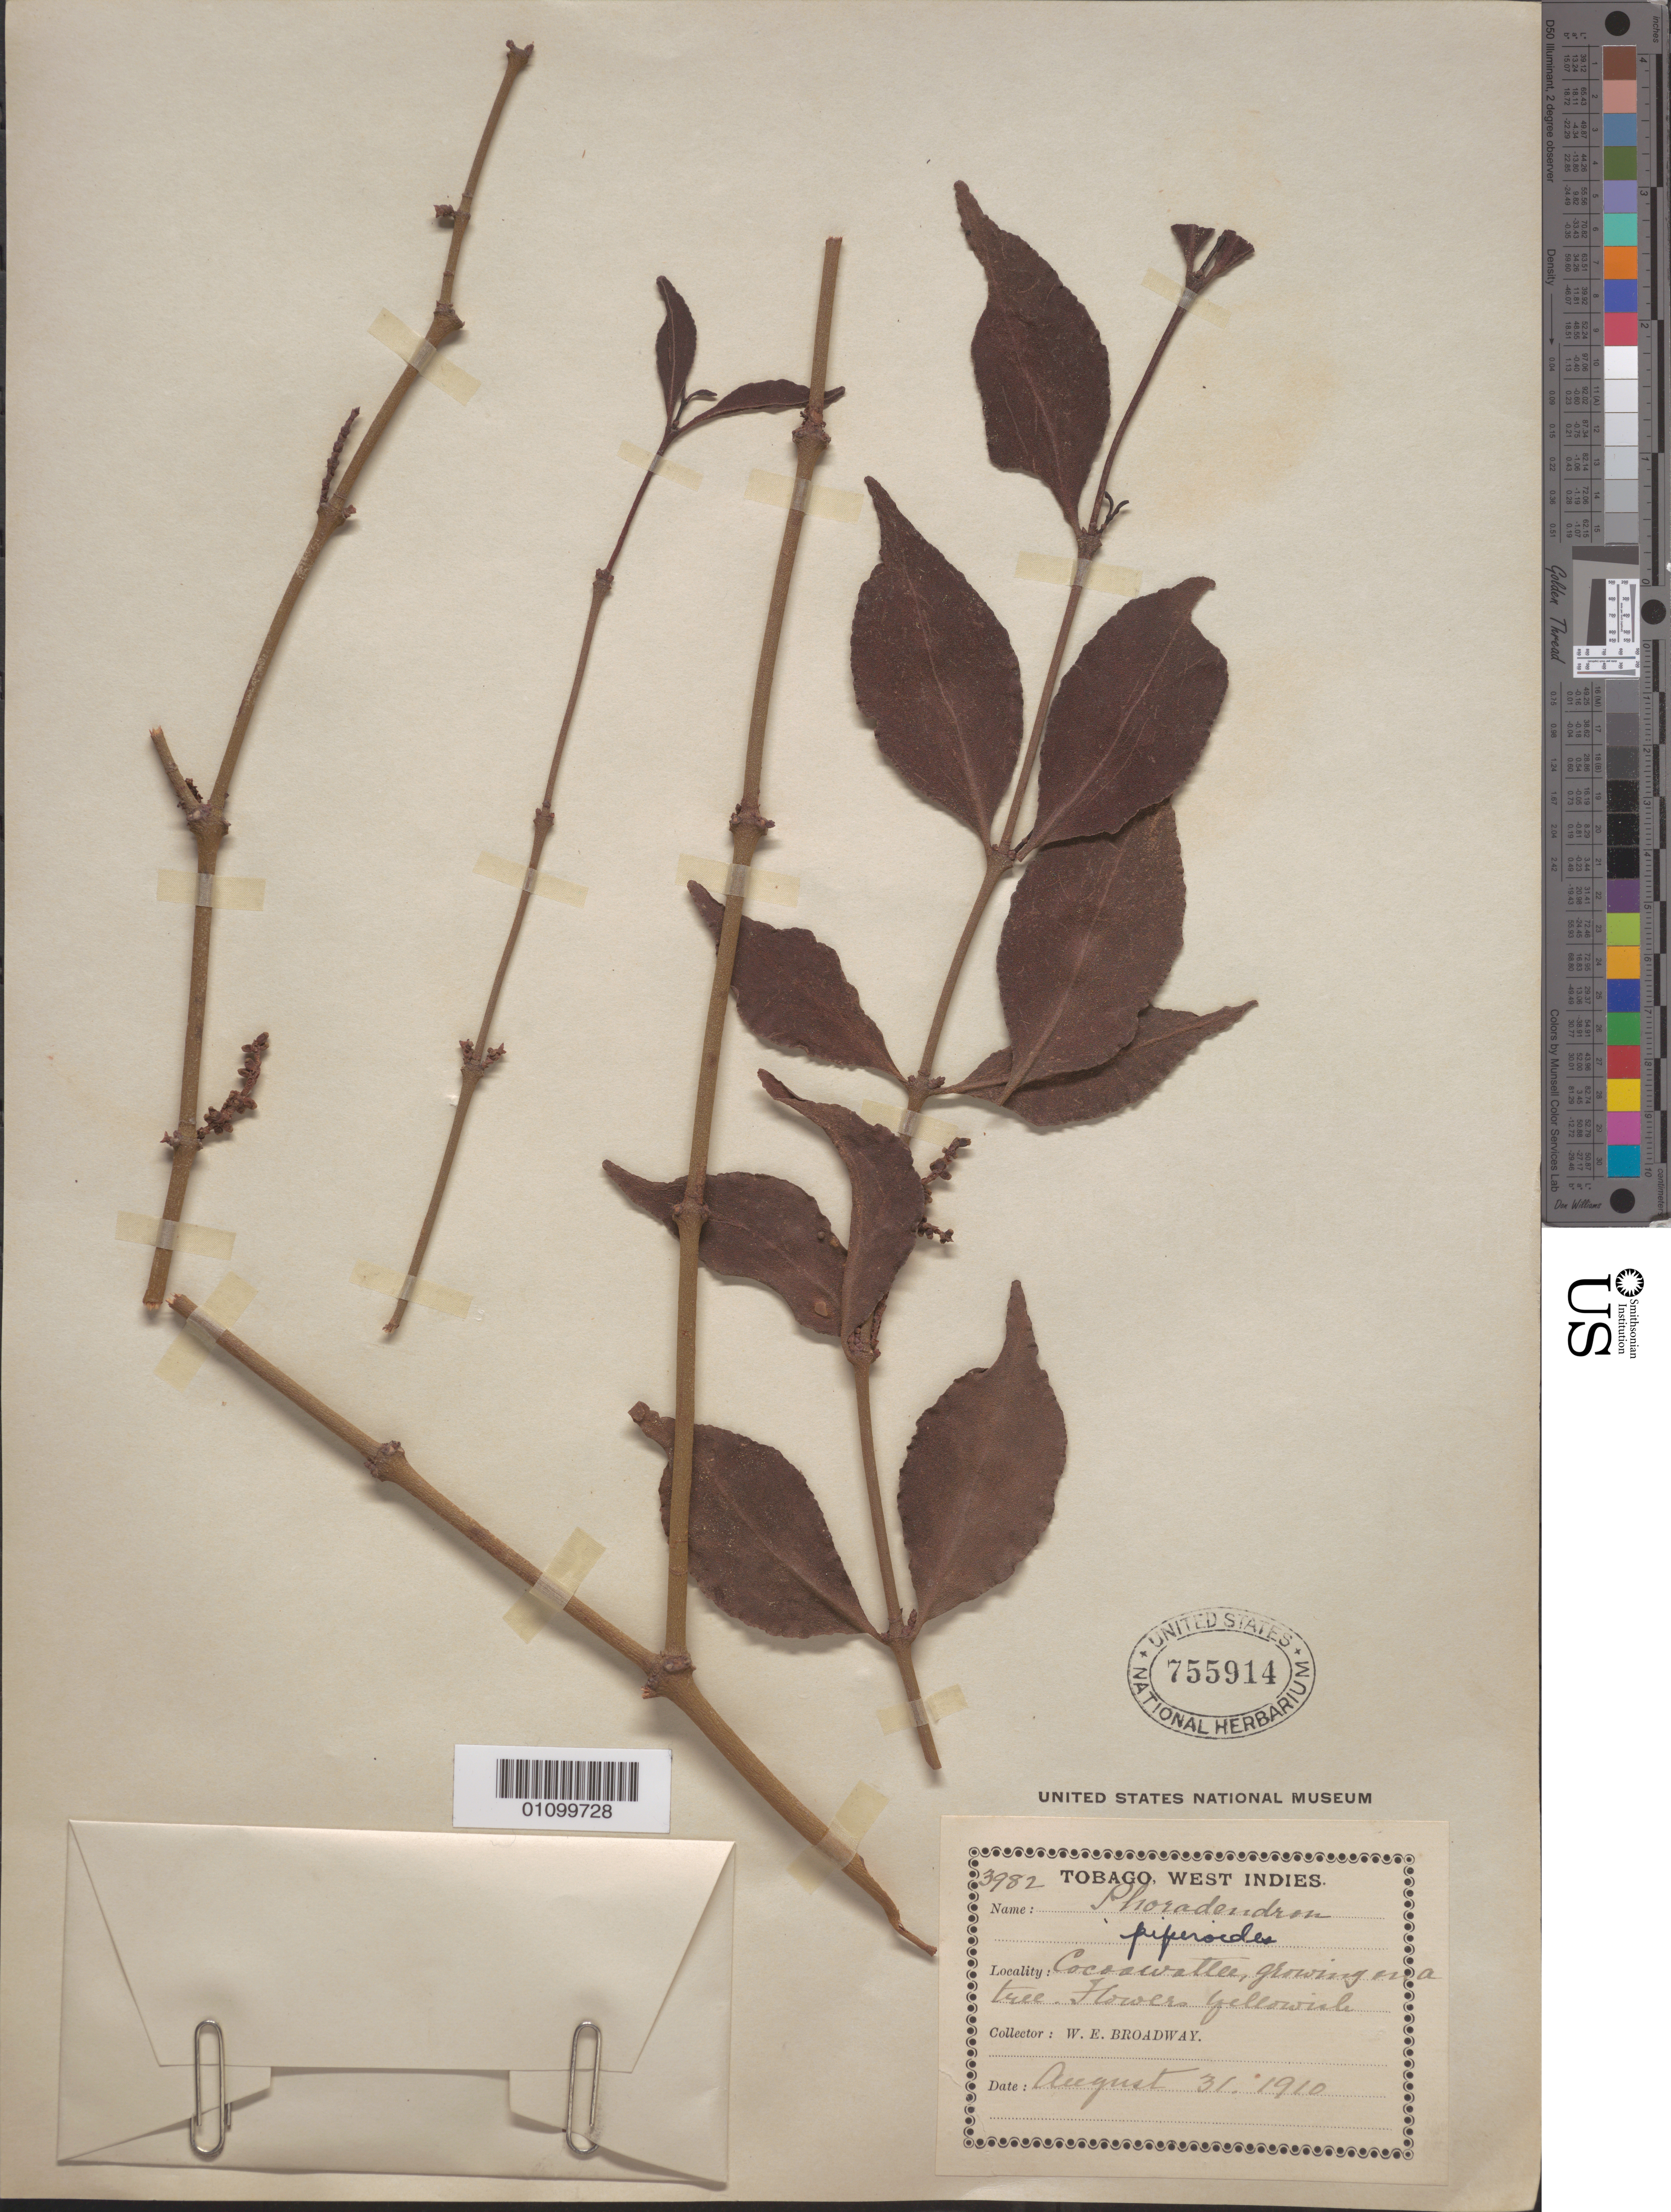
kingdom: Plantae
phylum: Tracheophyta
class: Magnoliopsida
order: Santalales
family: Viscaceae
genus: Phoradendron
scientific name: Phoradendron piperoides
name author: (Kunth) Trel.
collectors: W. E. Broadway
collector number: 3982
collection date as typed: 31 Aug 1910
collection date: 1910-08-31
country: Trinidad and Tobago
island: Tobago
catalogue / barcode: US 755914